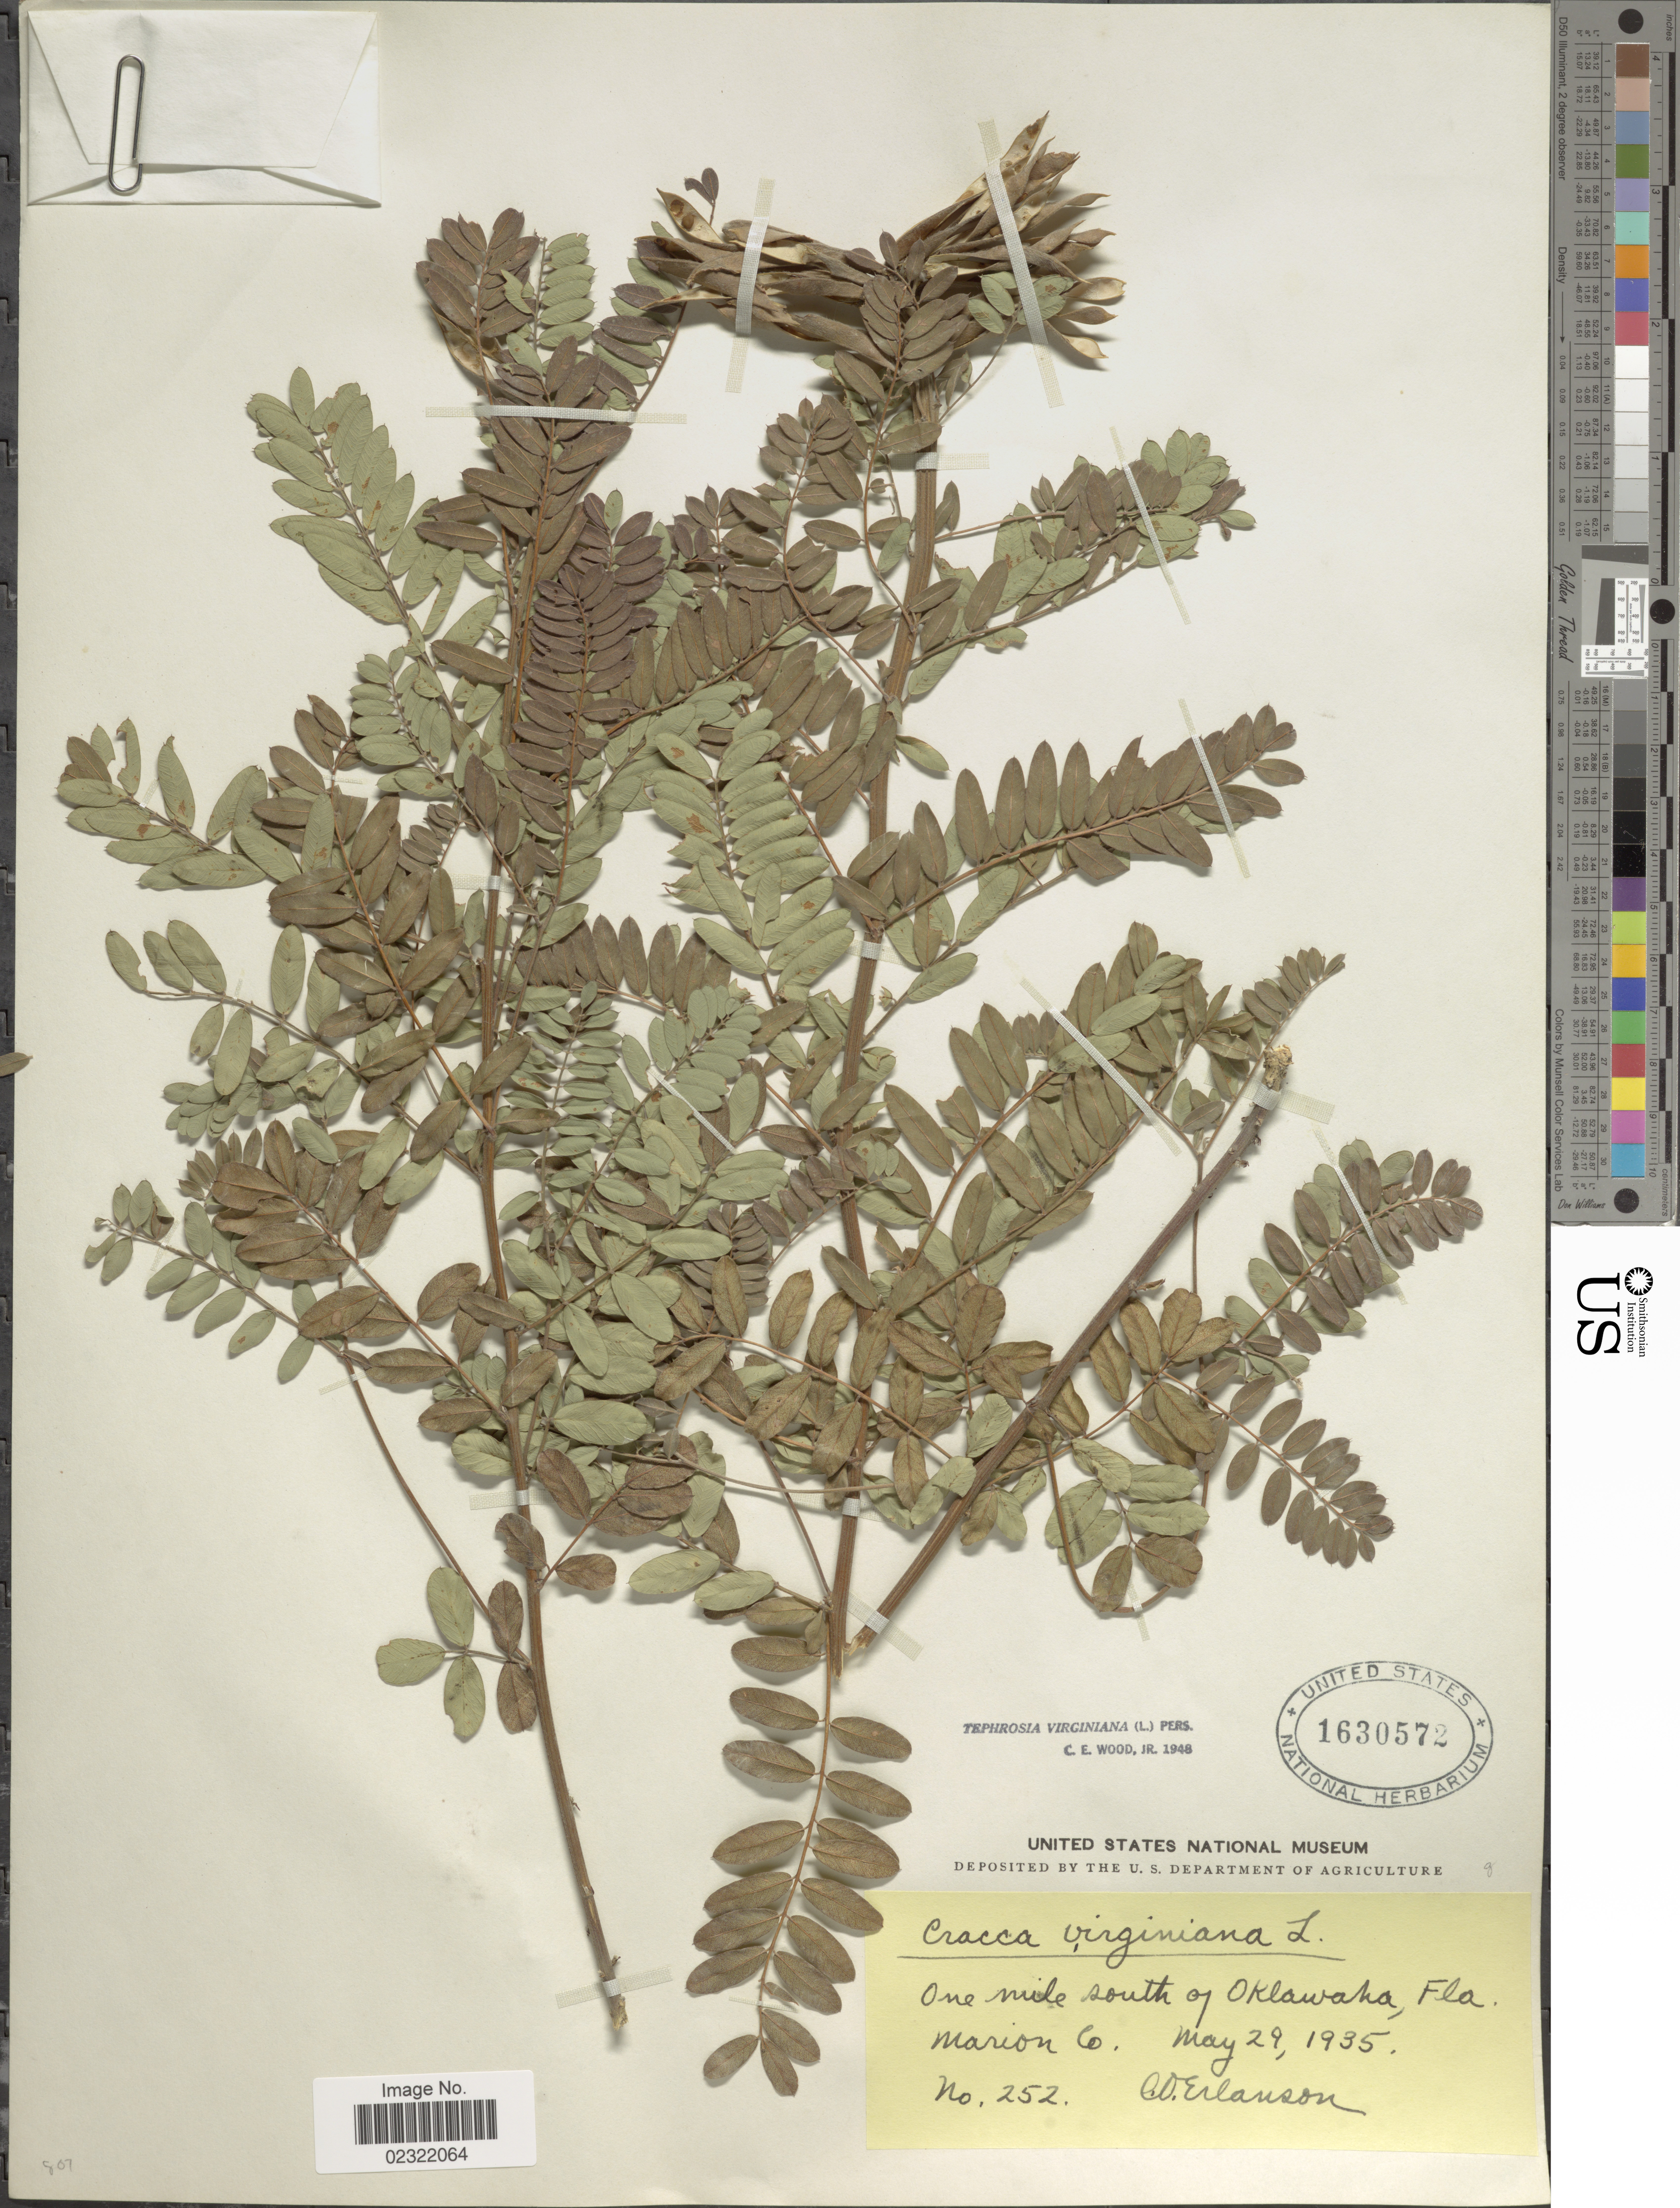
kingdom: Plantae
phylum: Tracheophyta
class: Magnoliopsida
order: Fabales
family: Fabaceae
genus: Tephrosia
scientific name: Tephrosia virginiana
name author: (L.) Pers.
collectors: C. O. Erlanson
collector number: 252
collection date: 1935-05-29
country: United States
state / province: Florida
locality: One mile south Oklawaha, Marion Co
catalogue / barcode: US 1630572